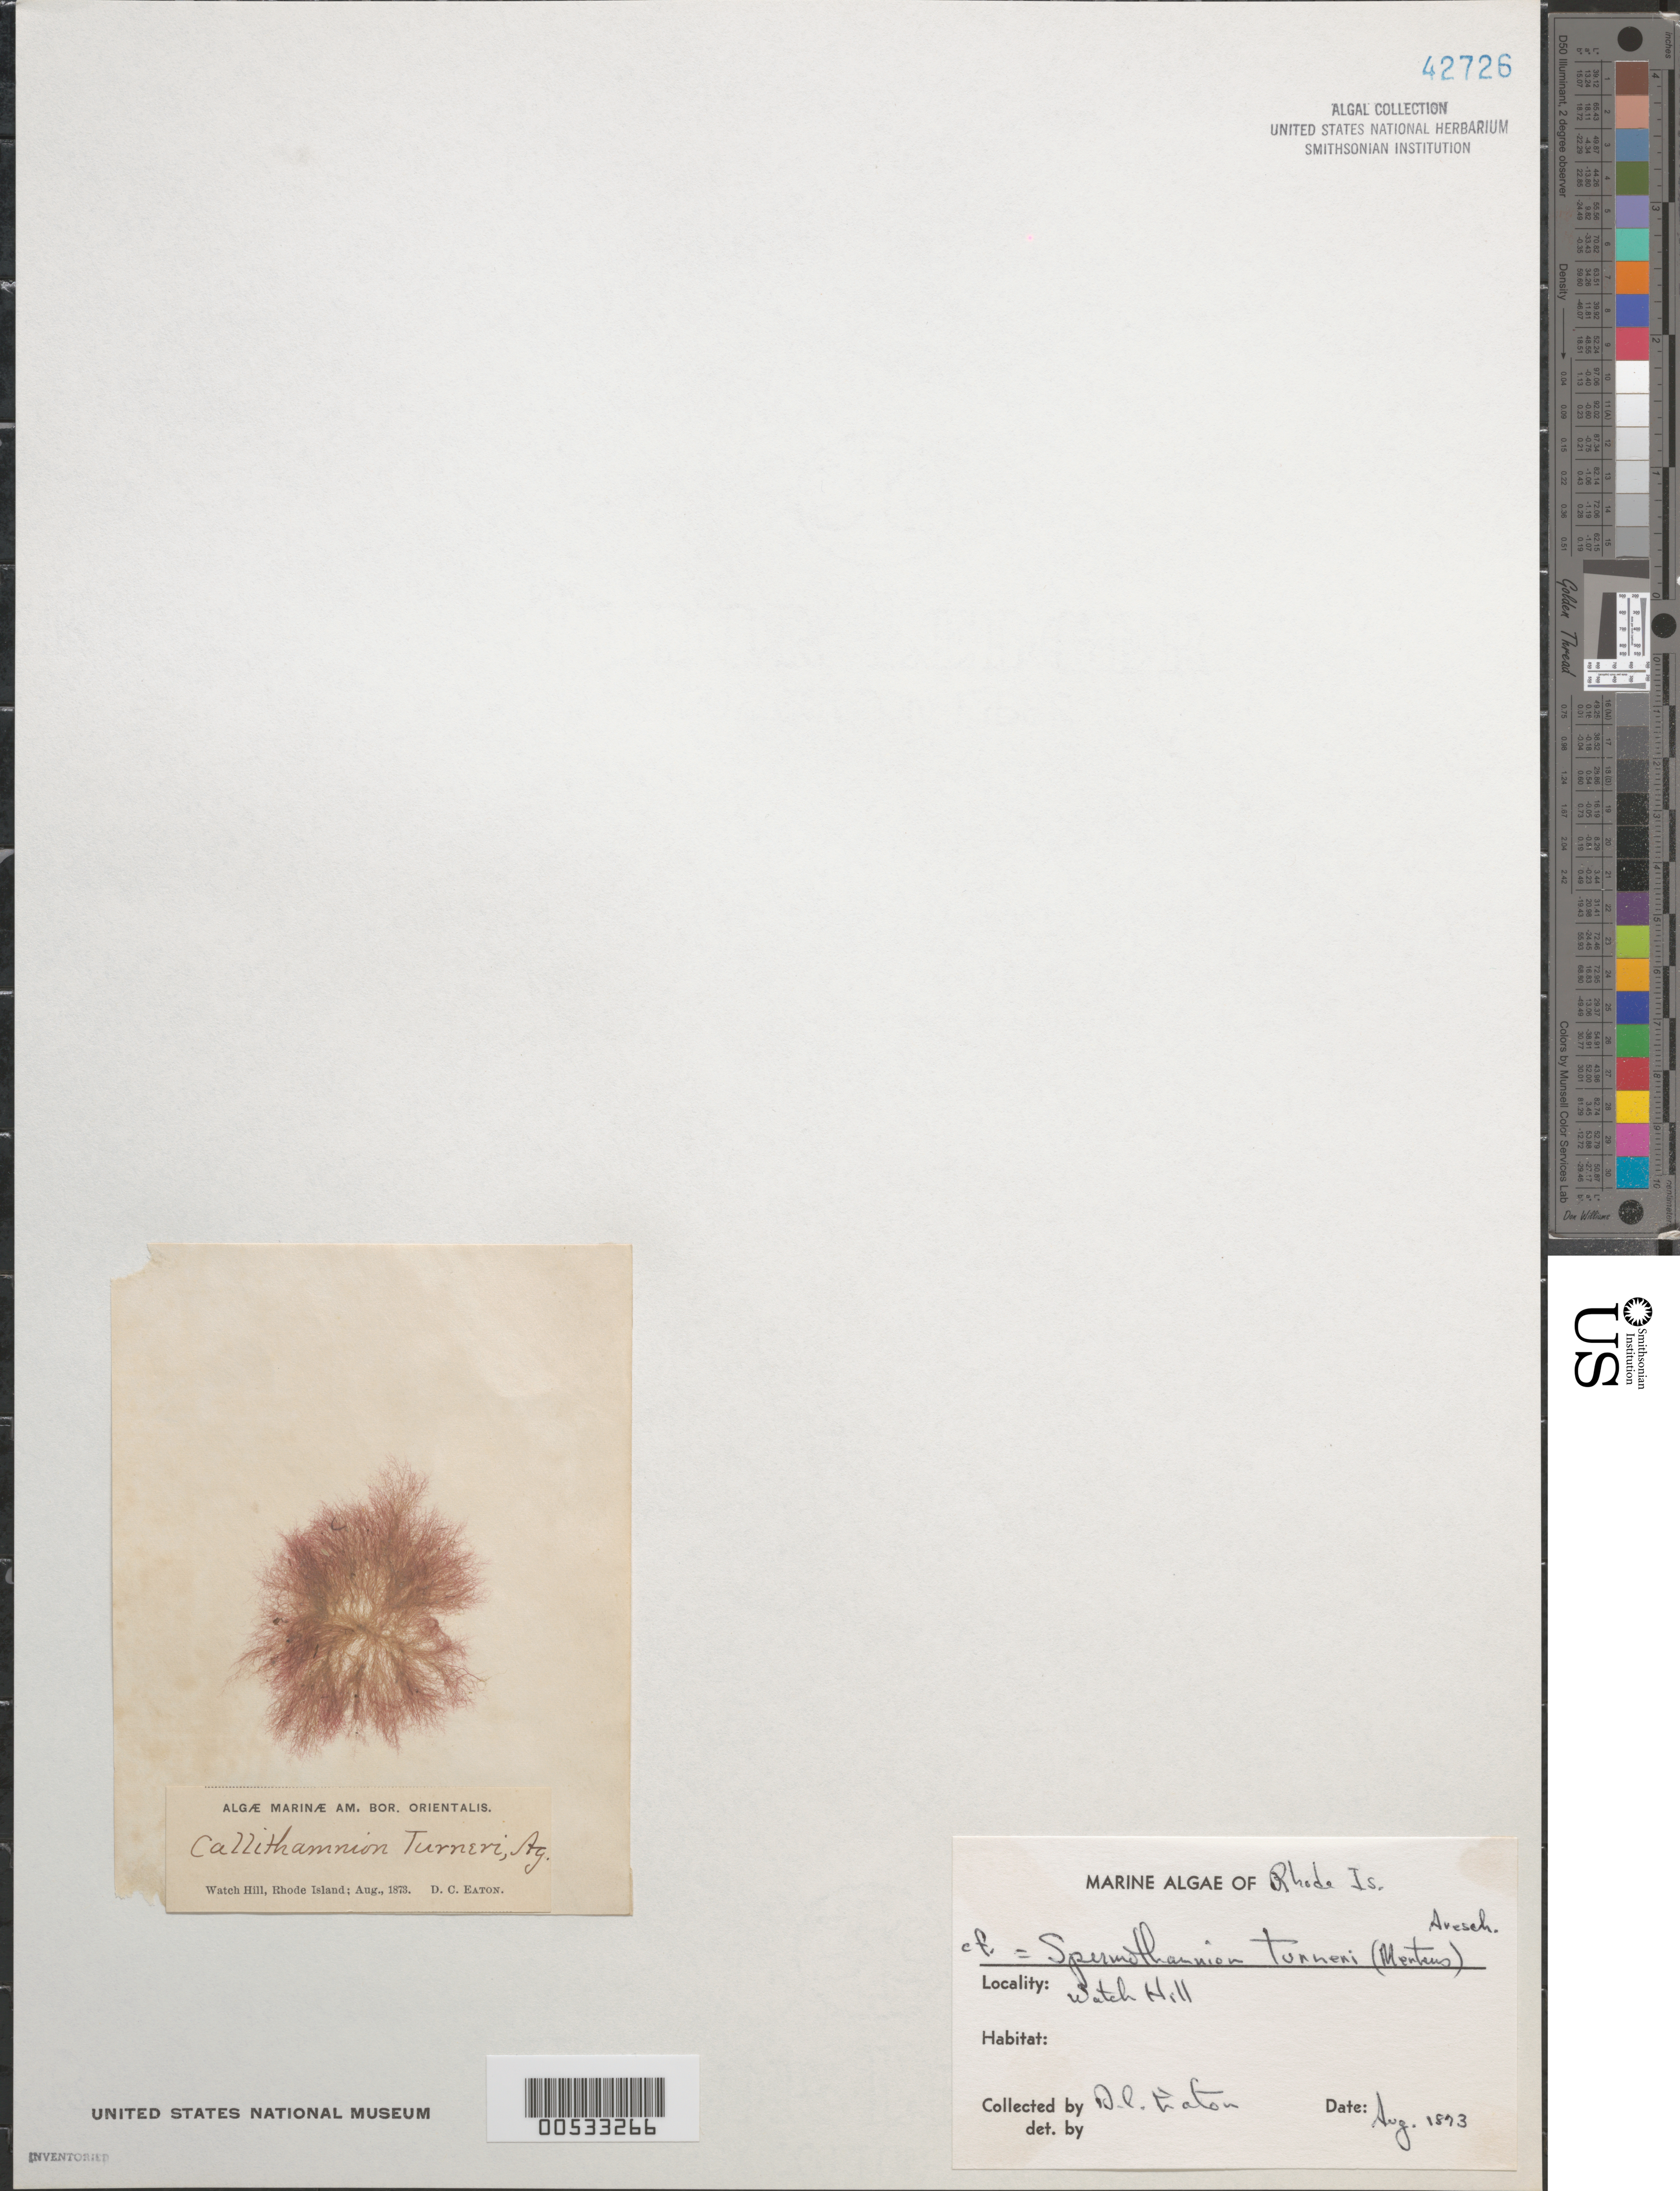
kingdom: Plantae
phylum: Rhodophyta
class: Florideophyceae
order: Ceramiales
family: Ceramiaceae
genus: Scagelothamnion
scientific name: Scagelothamnion turneri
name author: (Mert. ex Roth) A. Athanasiadis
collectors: D. C. Eaton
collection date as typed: Aug 1873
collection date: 1873-08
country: United States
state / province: Rhode Island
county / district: Washington County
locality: Watch Hill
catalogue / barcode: US 42726